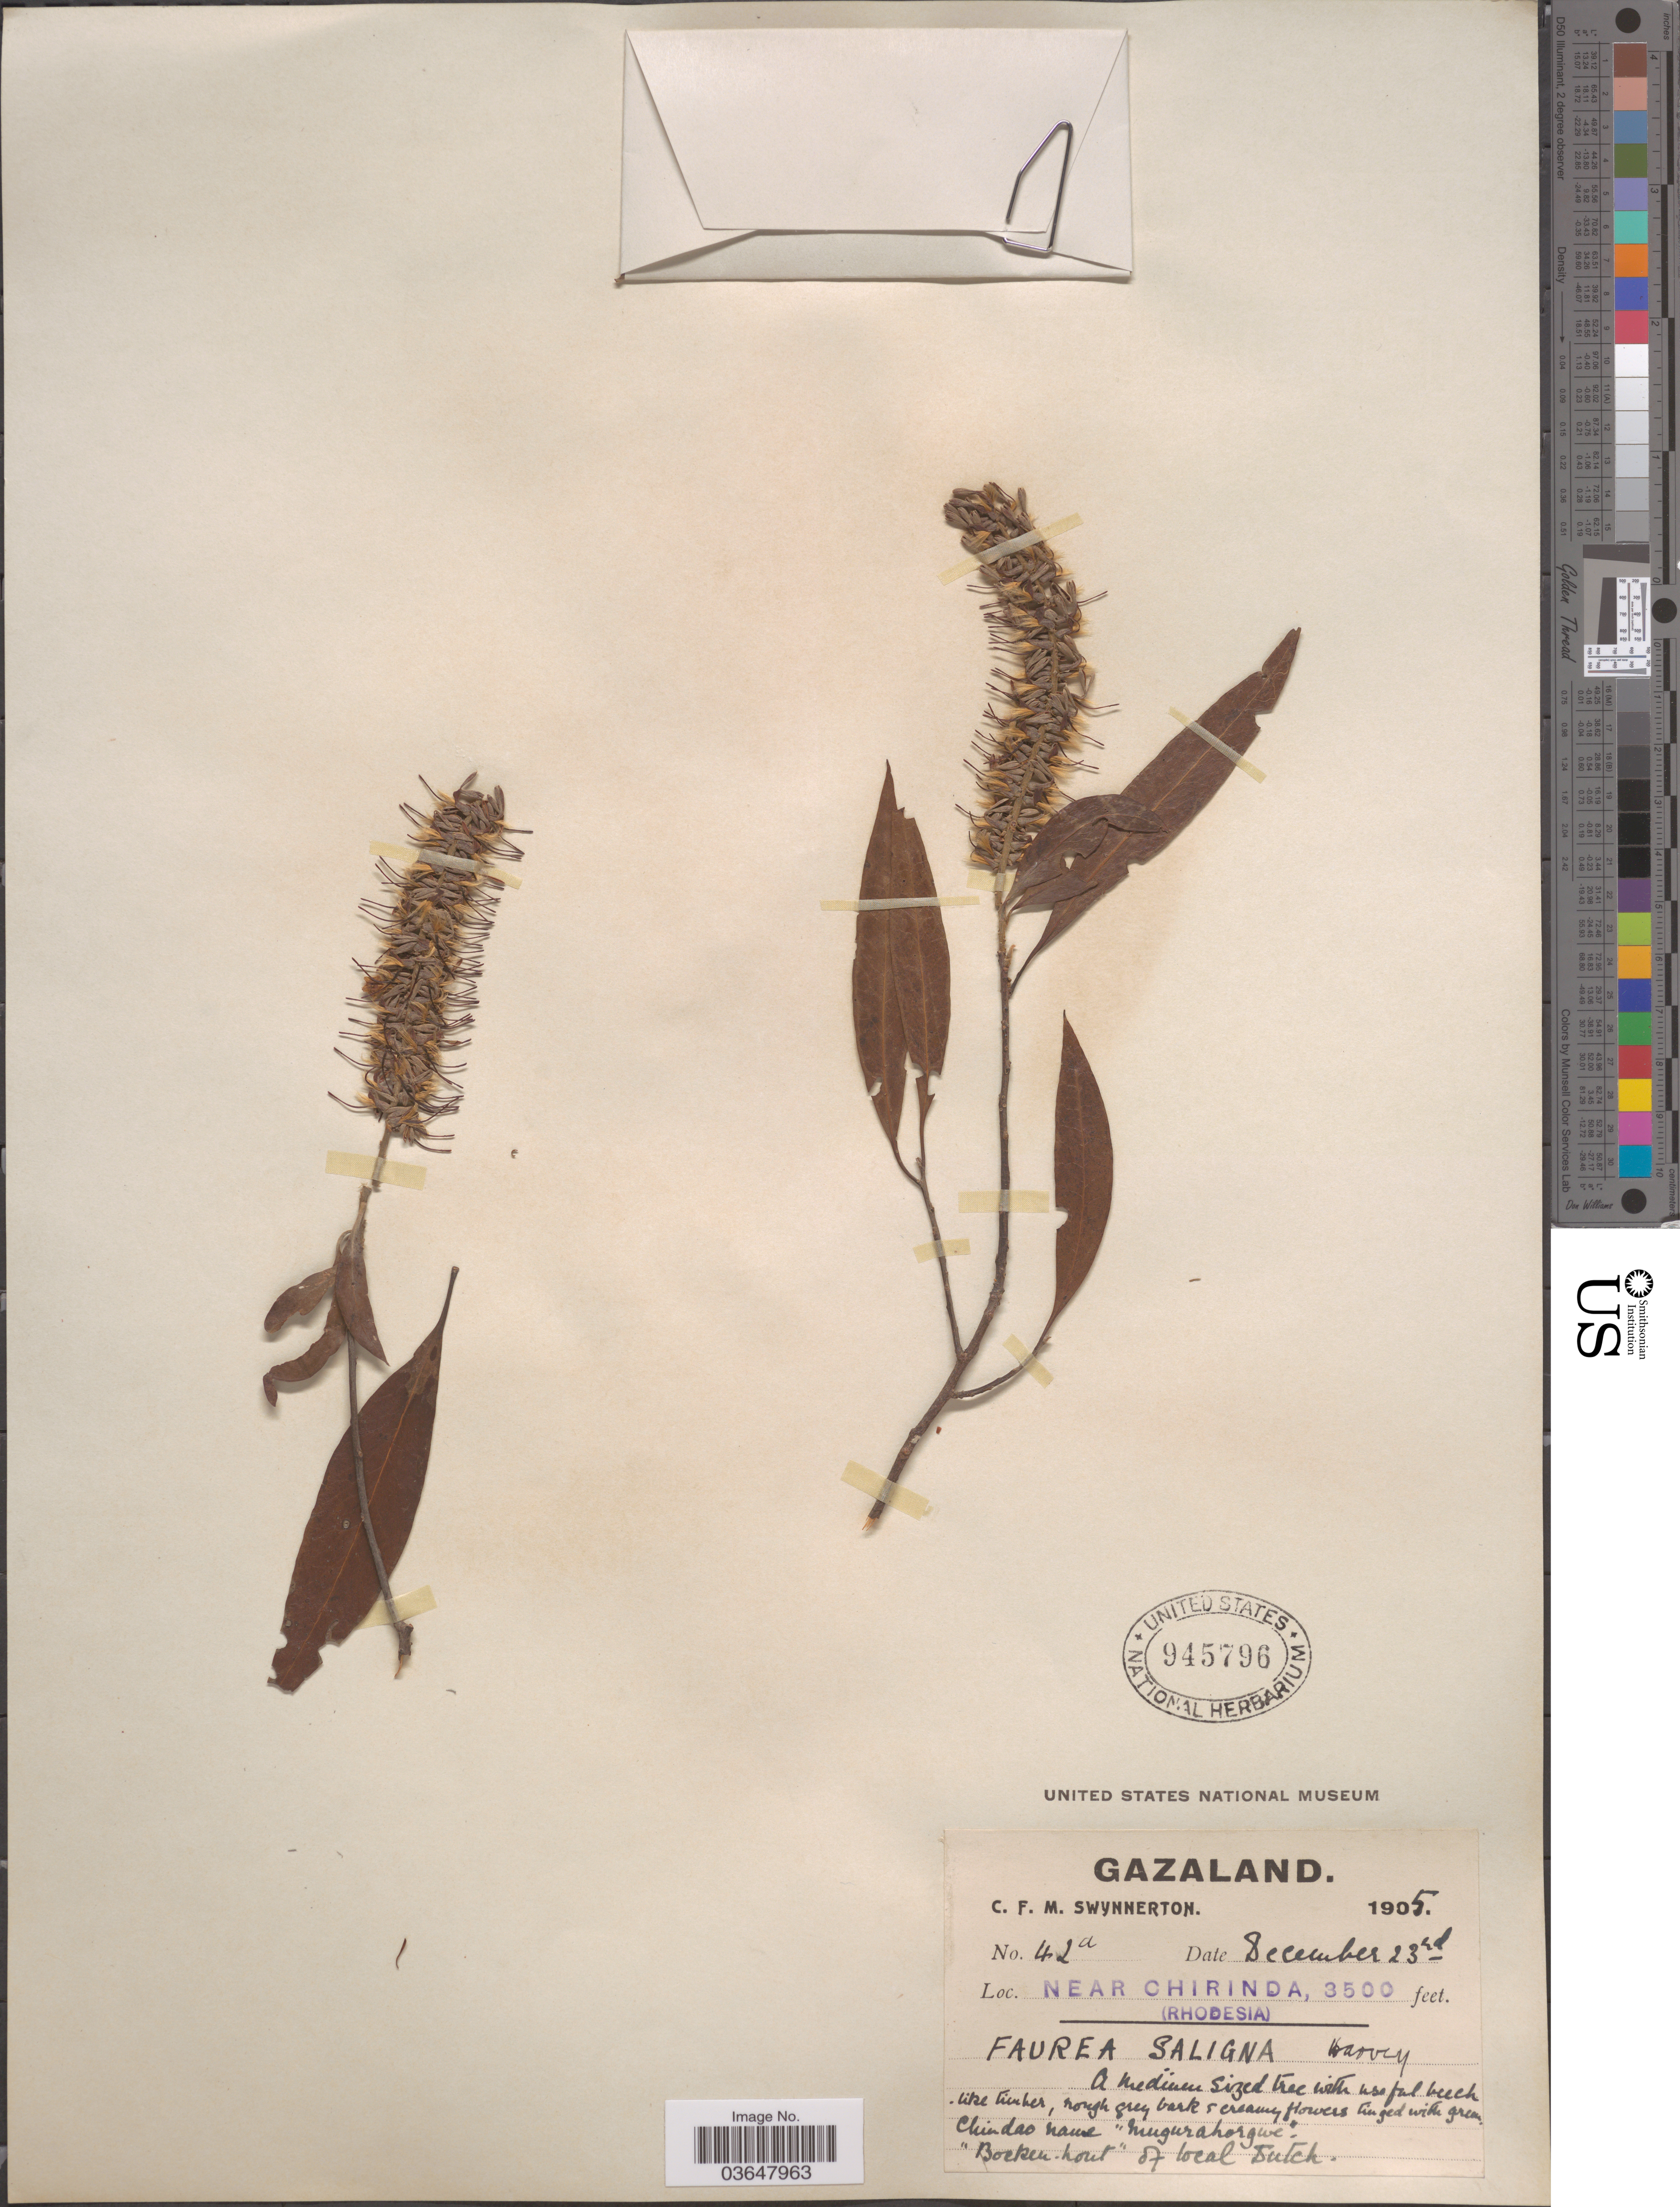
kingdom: Plantae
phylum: Tracheophyta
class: Magnoliopsida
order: Proteales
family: Proteaceae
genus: Faurea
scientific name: Faurea saligna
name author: Harv.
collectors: C. Swynnerton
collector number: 42a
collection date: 1905-12-23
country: Zimbabwe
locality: Gazaland. Near Chirinda (Rhodesia).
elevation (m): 1067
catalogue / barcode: US 945796